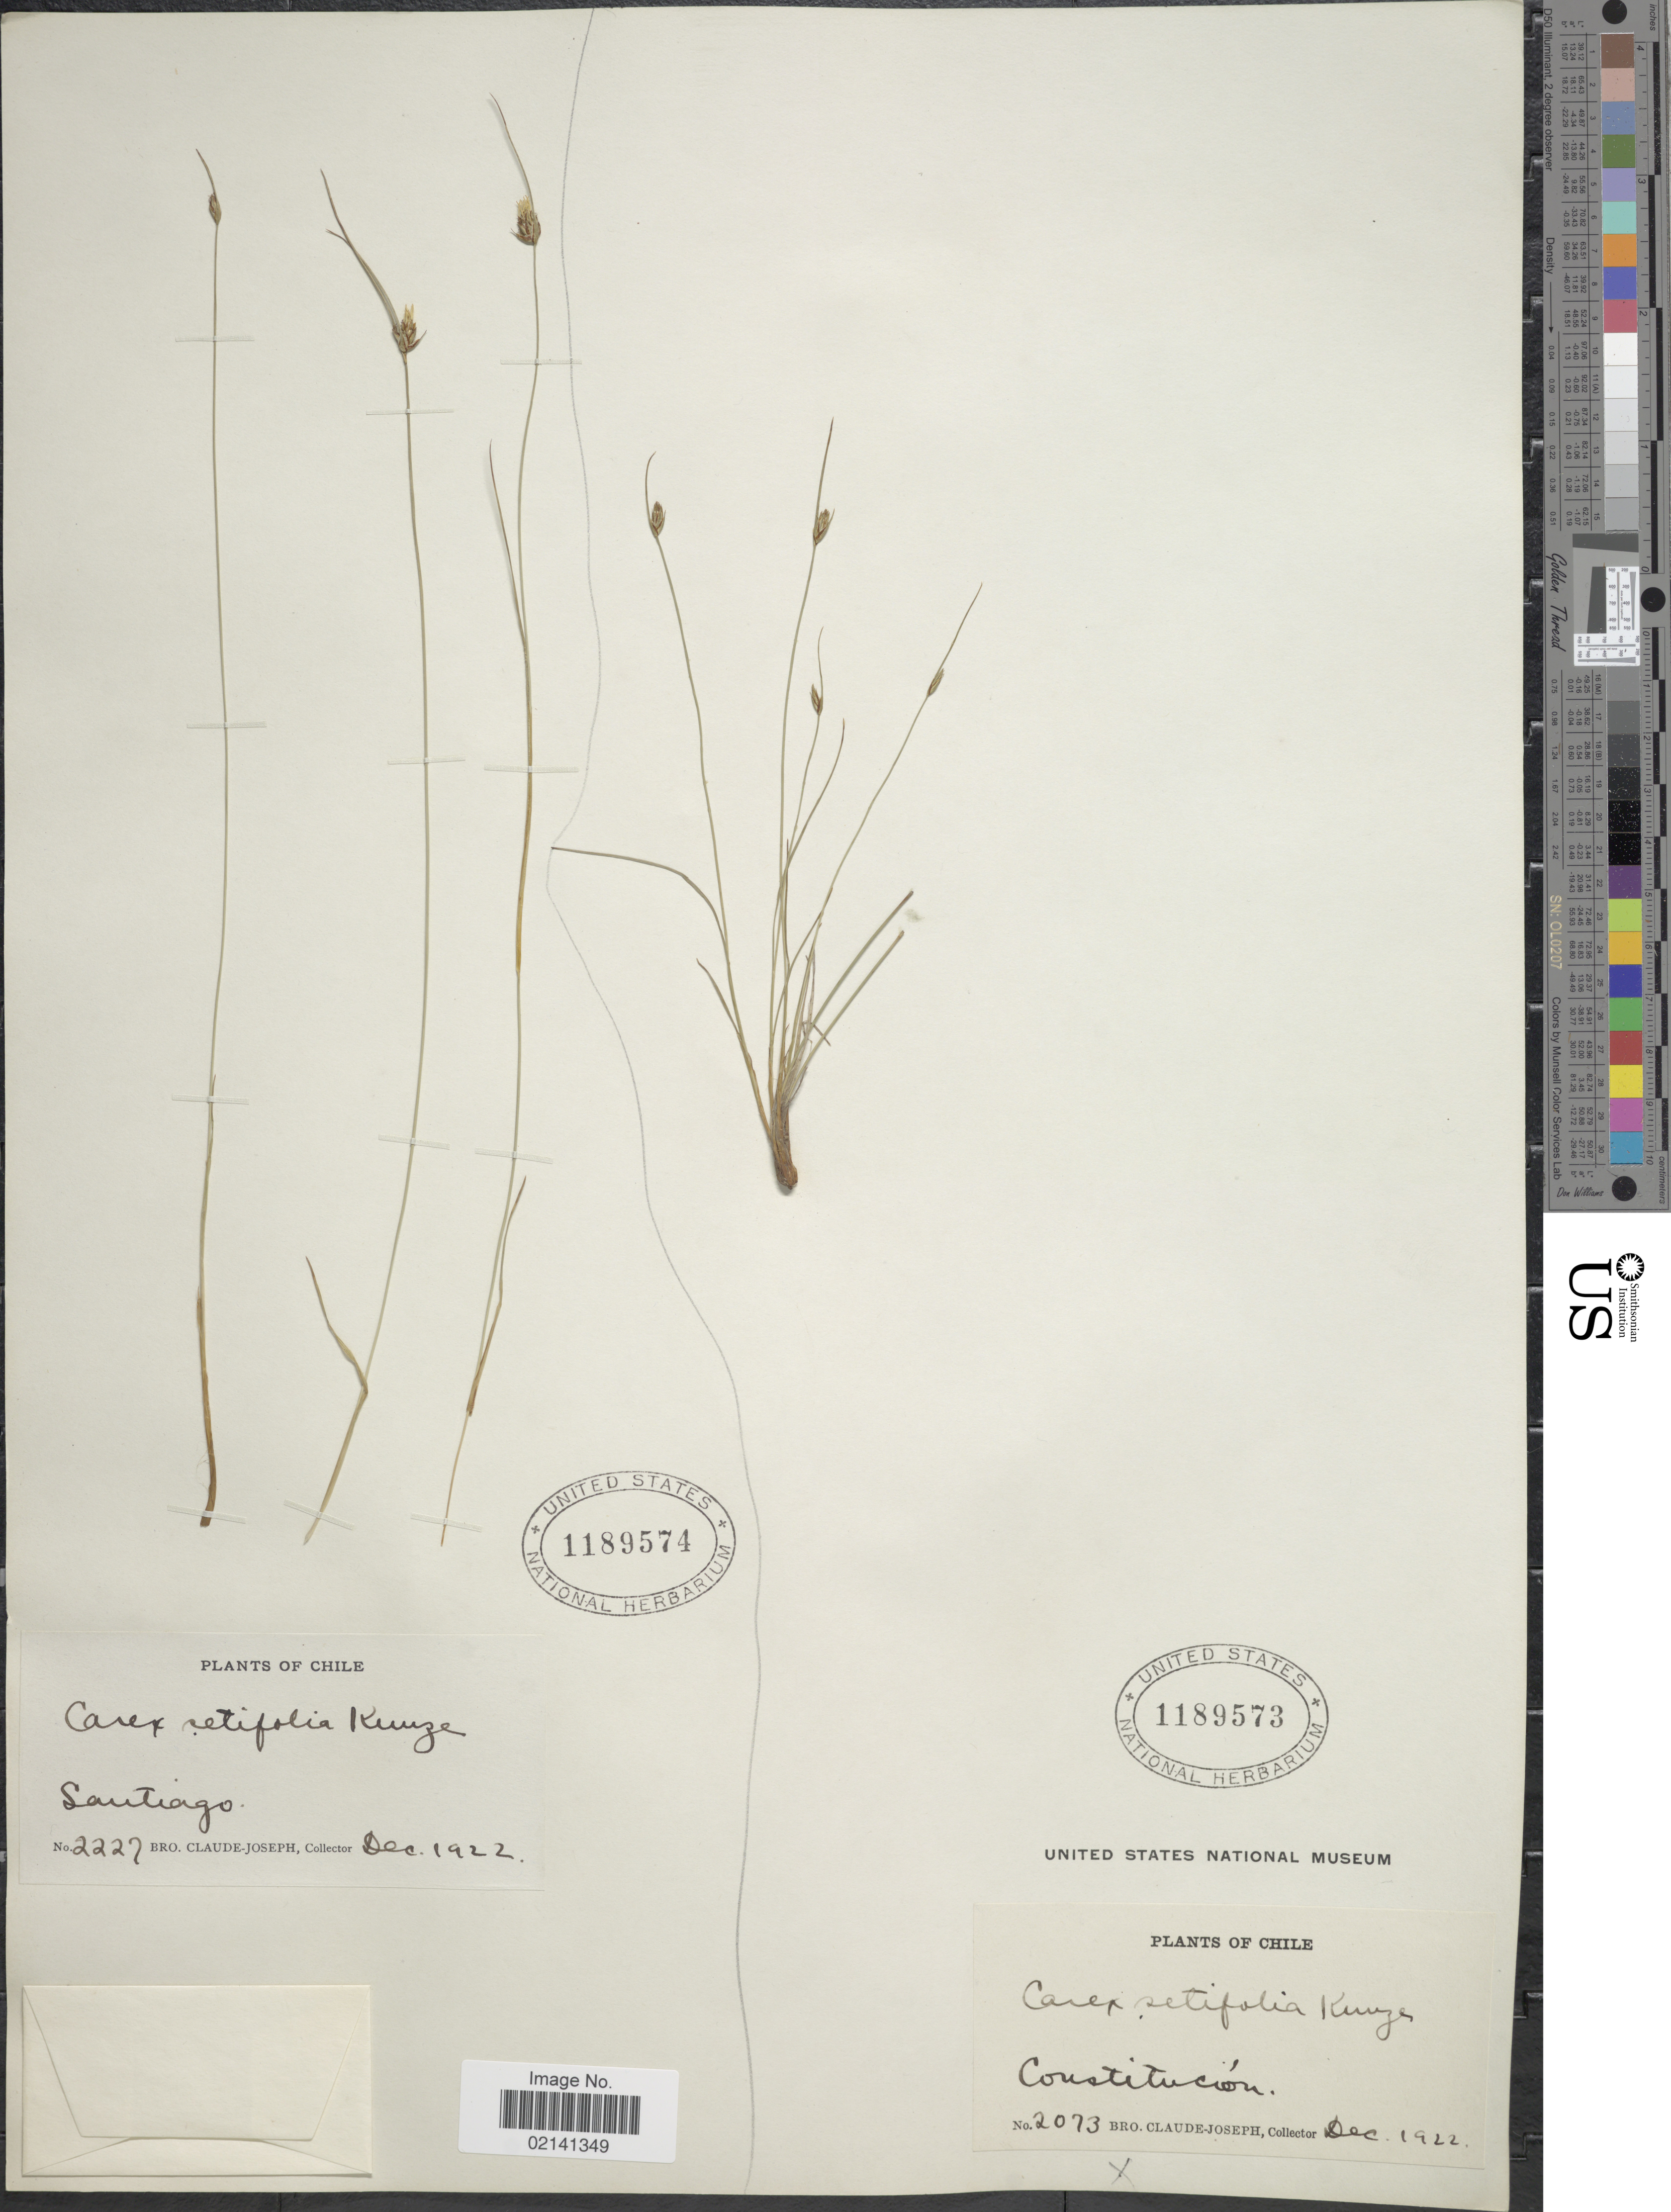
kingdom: Plantae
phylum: Tracheophyta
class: Liliopsida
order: Poales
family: Cyperaceae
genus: Carex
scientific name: Carex setifolia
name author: Kunze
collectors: Bro. Claude-Joseph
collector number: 2073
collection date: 1922-12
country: Chile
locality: Constitucion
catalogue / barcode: US 1189573-2